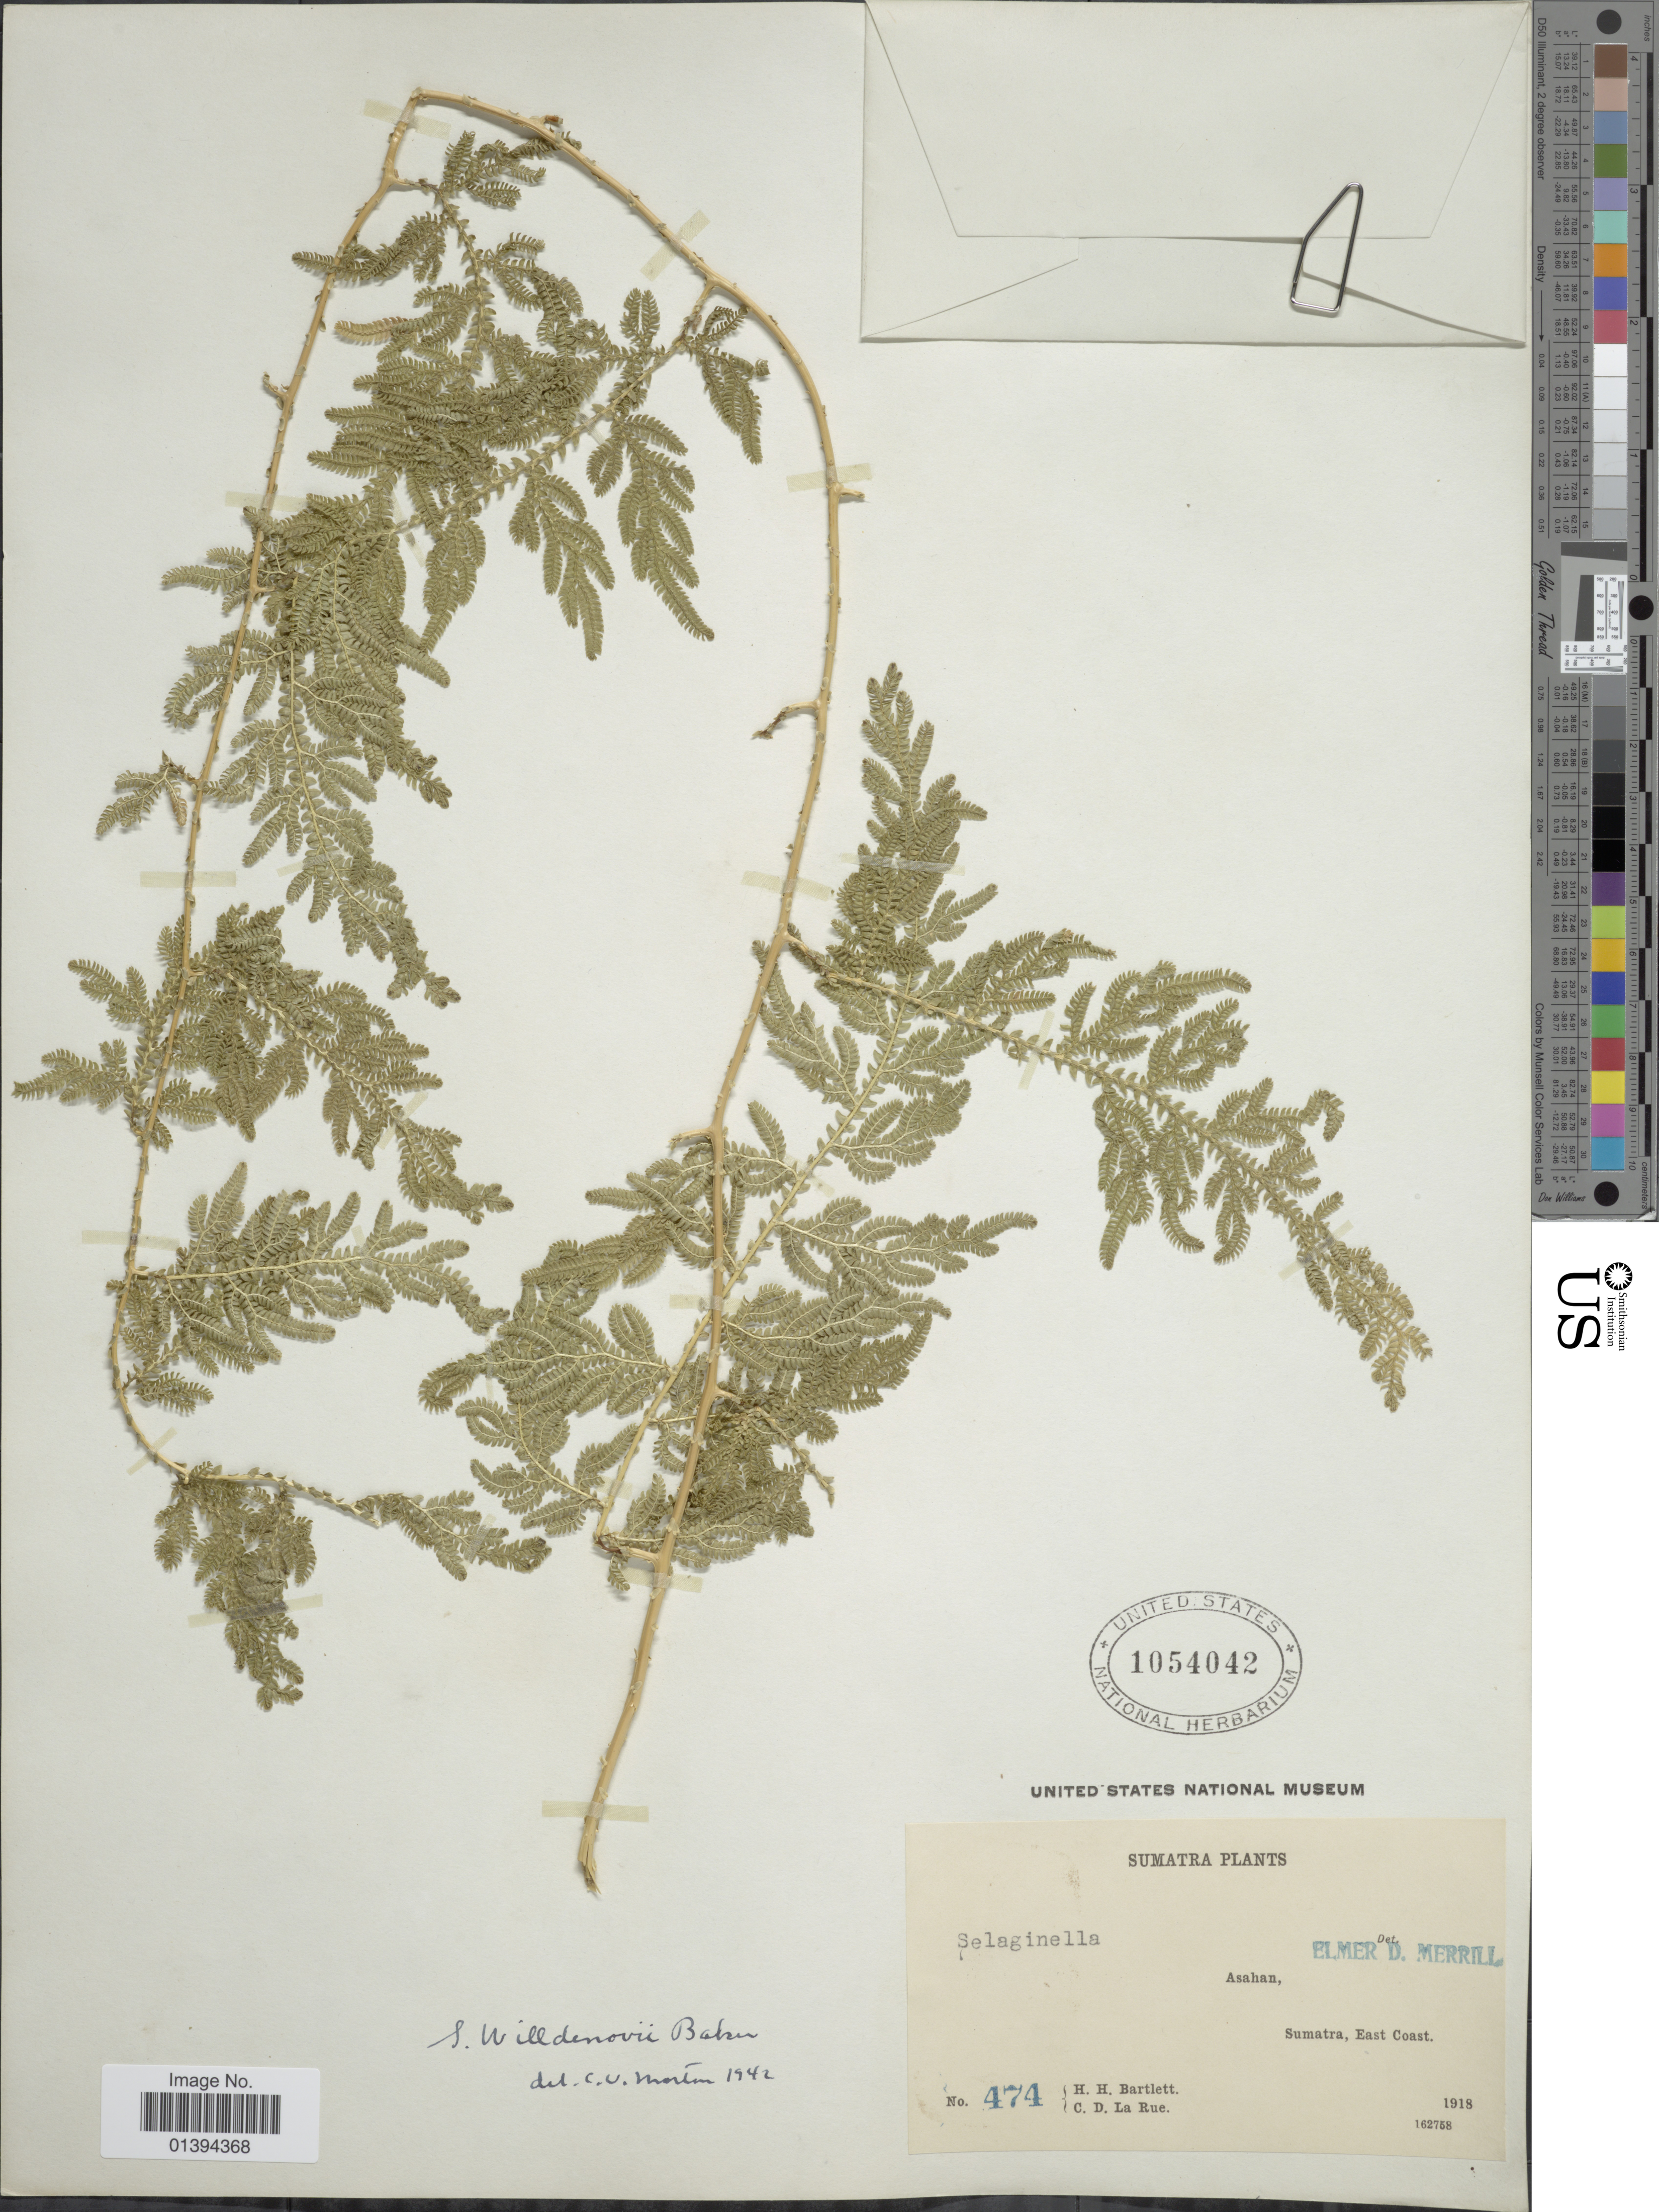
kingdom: Plantae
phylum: Tracheophyta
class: Lycopodiopsida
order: Selaginellales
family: Selaginellaceae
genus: Selaginella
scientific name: Selaginella willdenowii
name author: (Desv. ex Poir.) Baker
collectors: H. H. Bartlett & C. La Rue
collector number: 474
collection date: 1918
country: Indonesia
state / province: Sumatra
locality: Asahan, Sumatra, East Coast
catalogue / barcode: US 1054042